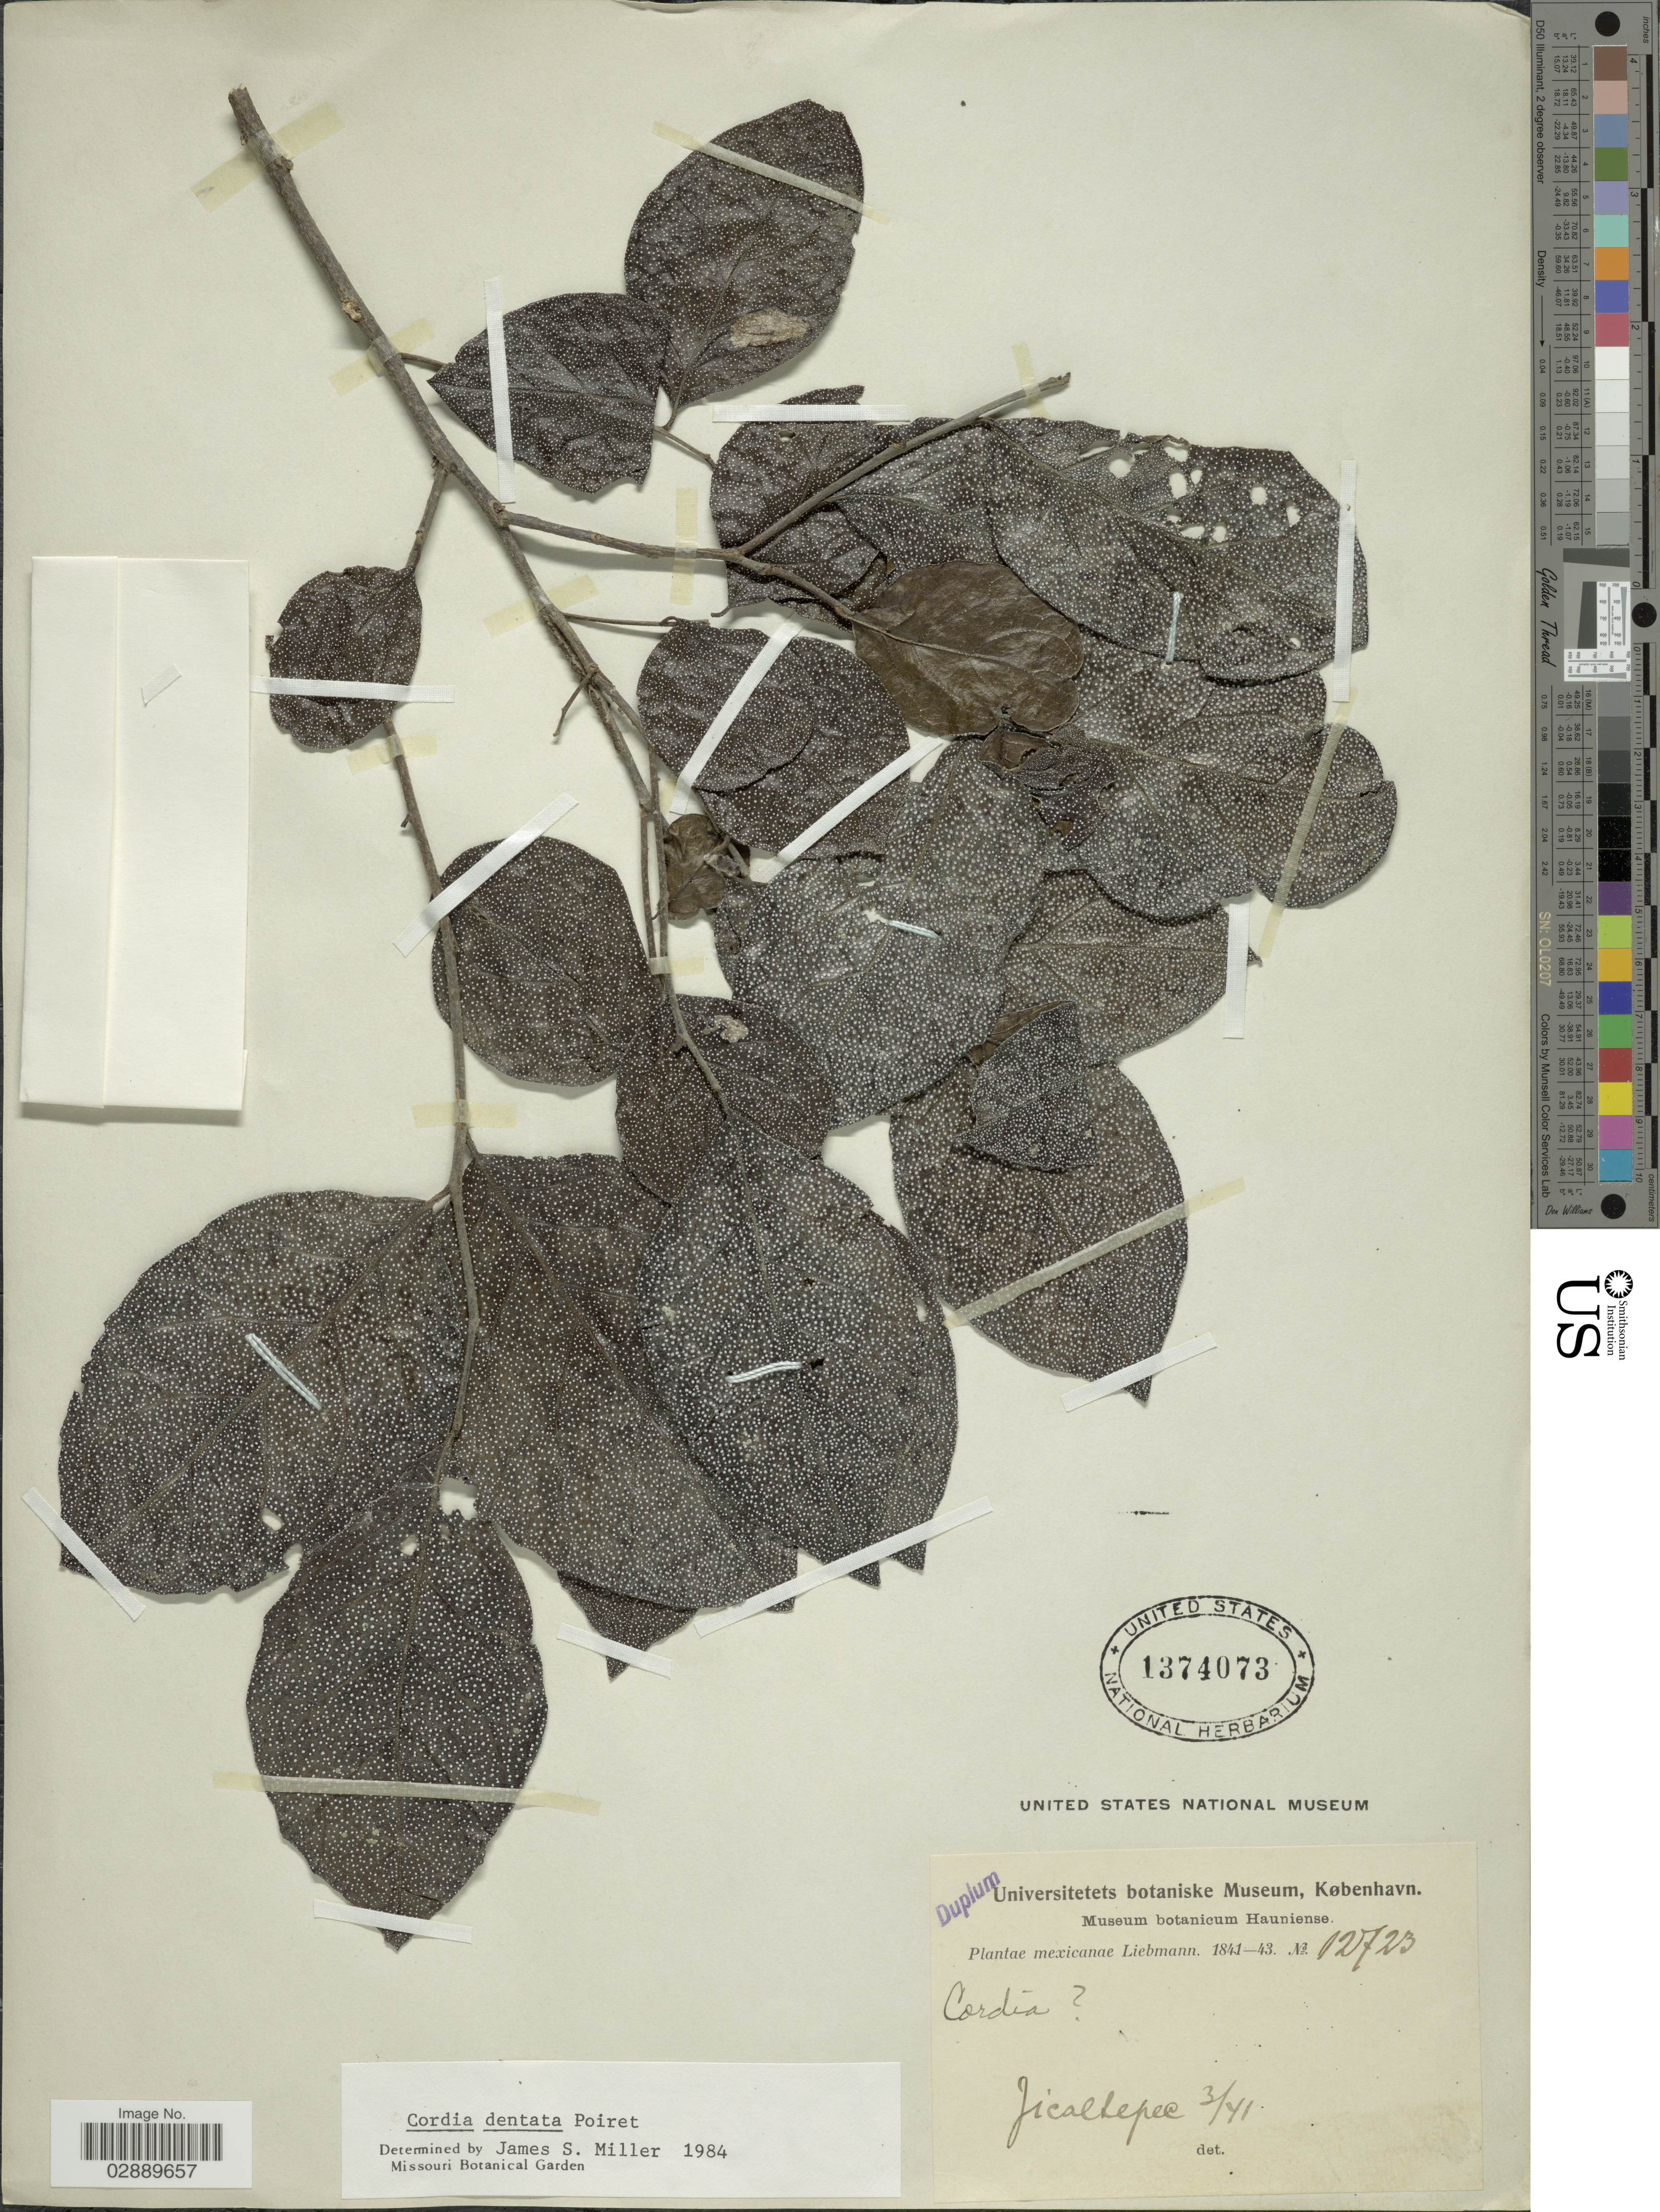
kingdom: Plantae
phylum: Tracheophyta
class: Magnoliopsida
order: Boraginales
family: Cordiaceae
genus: Cordia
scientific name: Cordia dentata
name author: Poir.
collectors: Liebmann, --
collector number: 12723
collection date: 1841-03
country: Mexico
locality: Jicaltepec.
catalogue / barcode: US 1374073